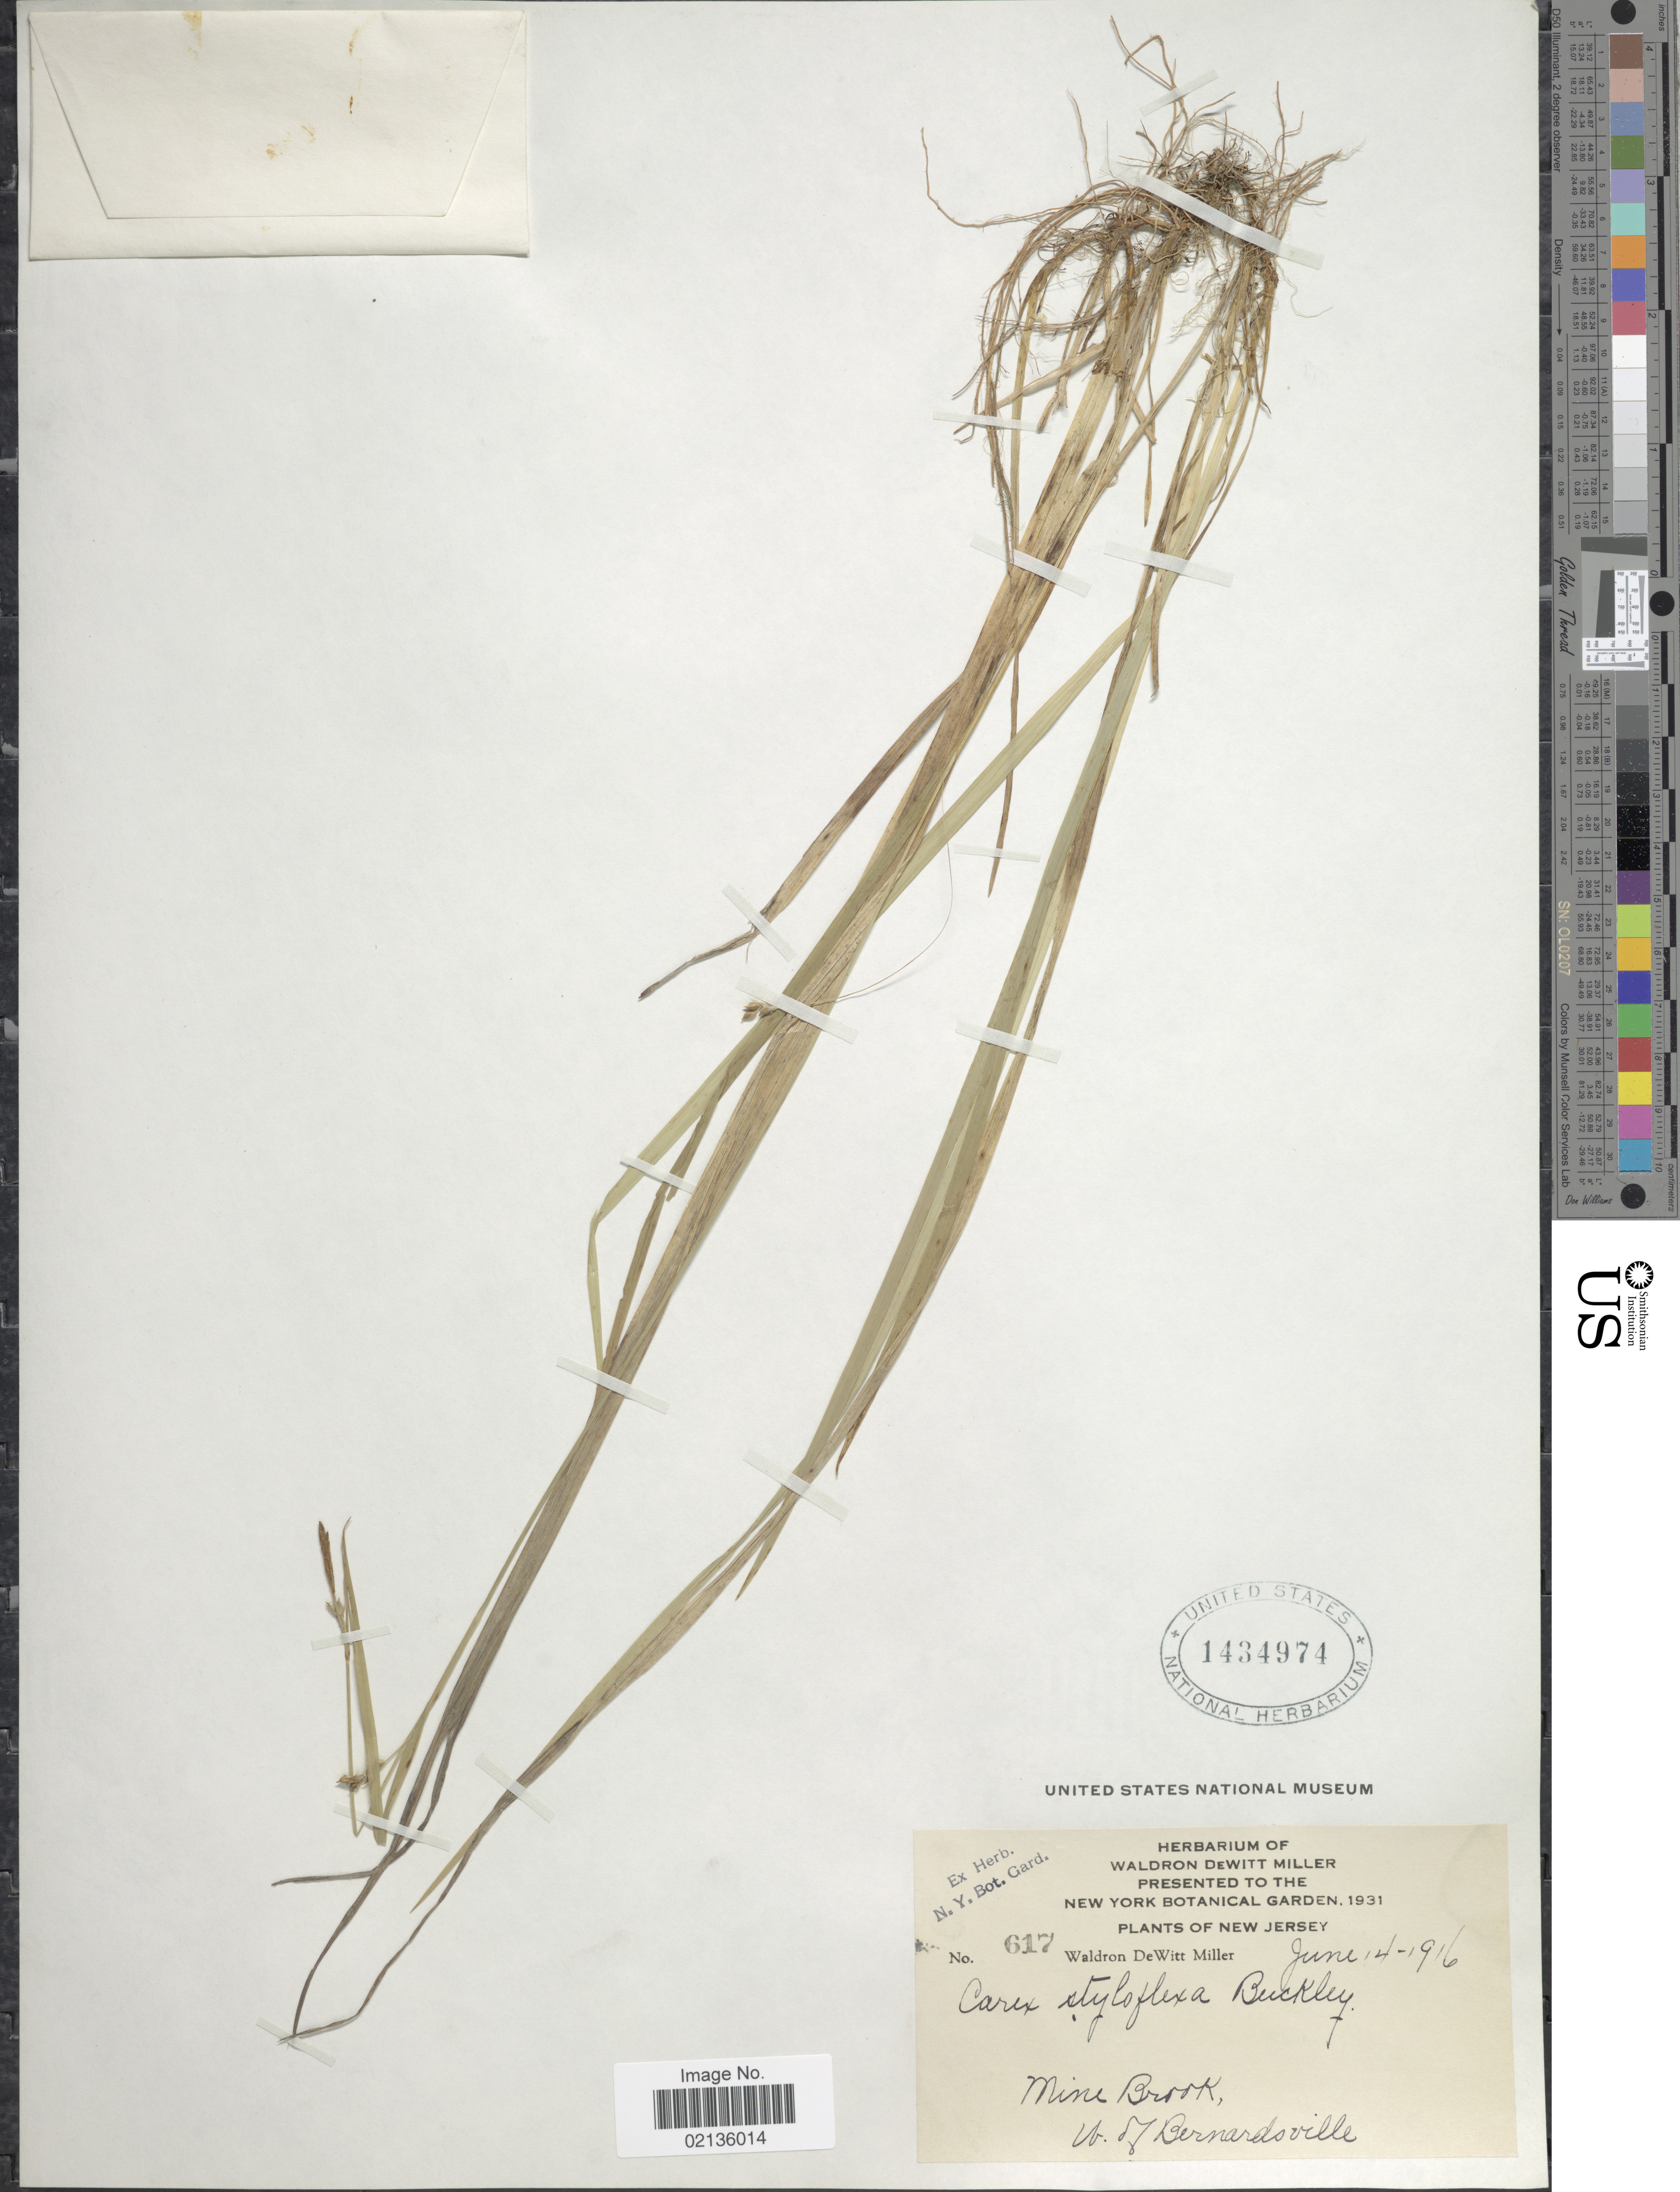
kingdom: Plantae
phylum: Tracheophyta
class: Liliopsida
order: Poales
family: Cyperaceae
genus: Carex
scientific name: Carex styloflexa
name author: Buckley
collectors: W. D. Miller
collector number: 617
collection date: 1916-06-14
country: United States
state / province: New Jersey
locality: Mine Brook, W of Bernardsville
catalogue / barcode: US 1434974